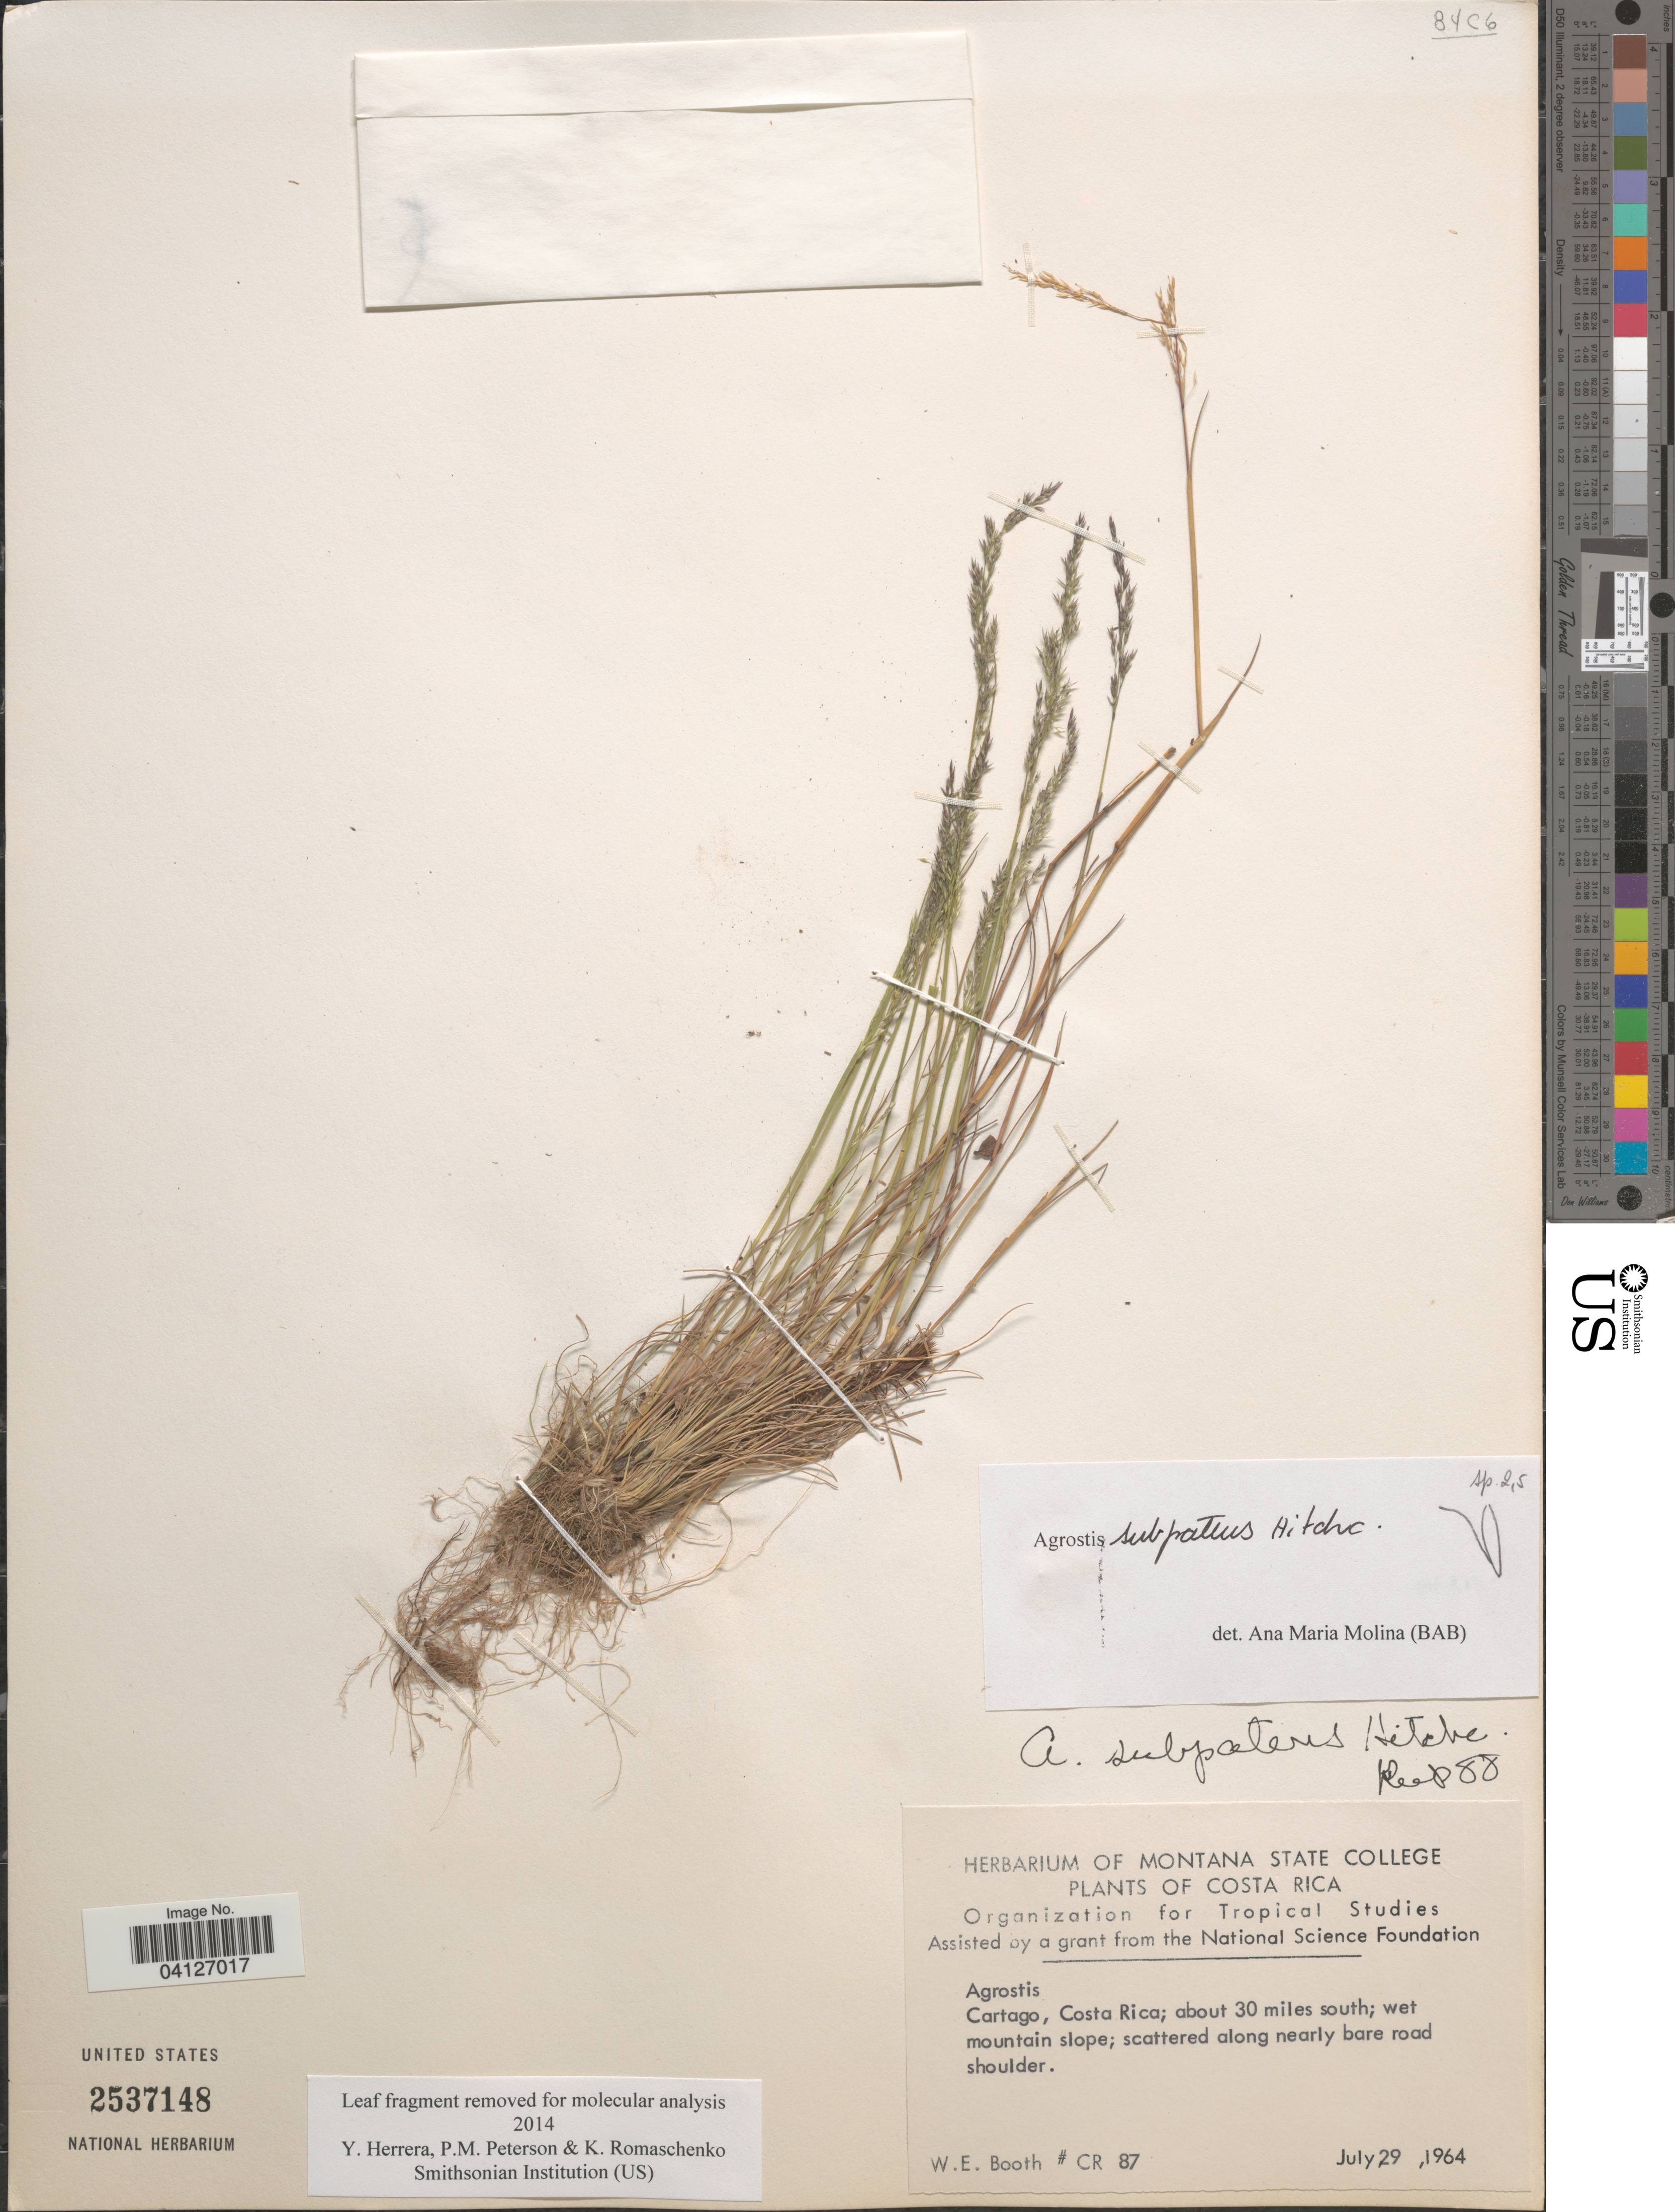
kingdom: Plantae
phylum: Tracheophyta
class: Liliopsida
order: Poales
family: Poaceae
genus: Agrostis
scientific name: Agrostis subpatens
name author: Hitchc.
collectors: W. Booth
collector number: CR87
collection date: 1964-07-29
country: Costa Rica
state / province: Cartago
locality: About 30 miles south; wet mountain slope.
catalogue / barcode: US 2537148